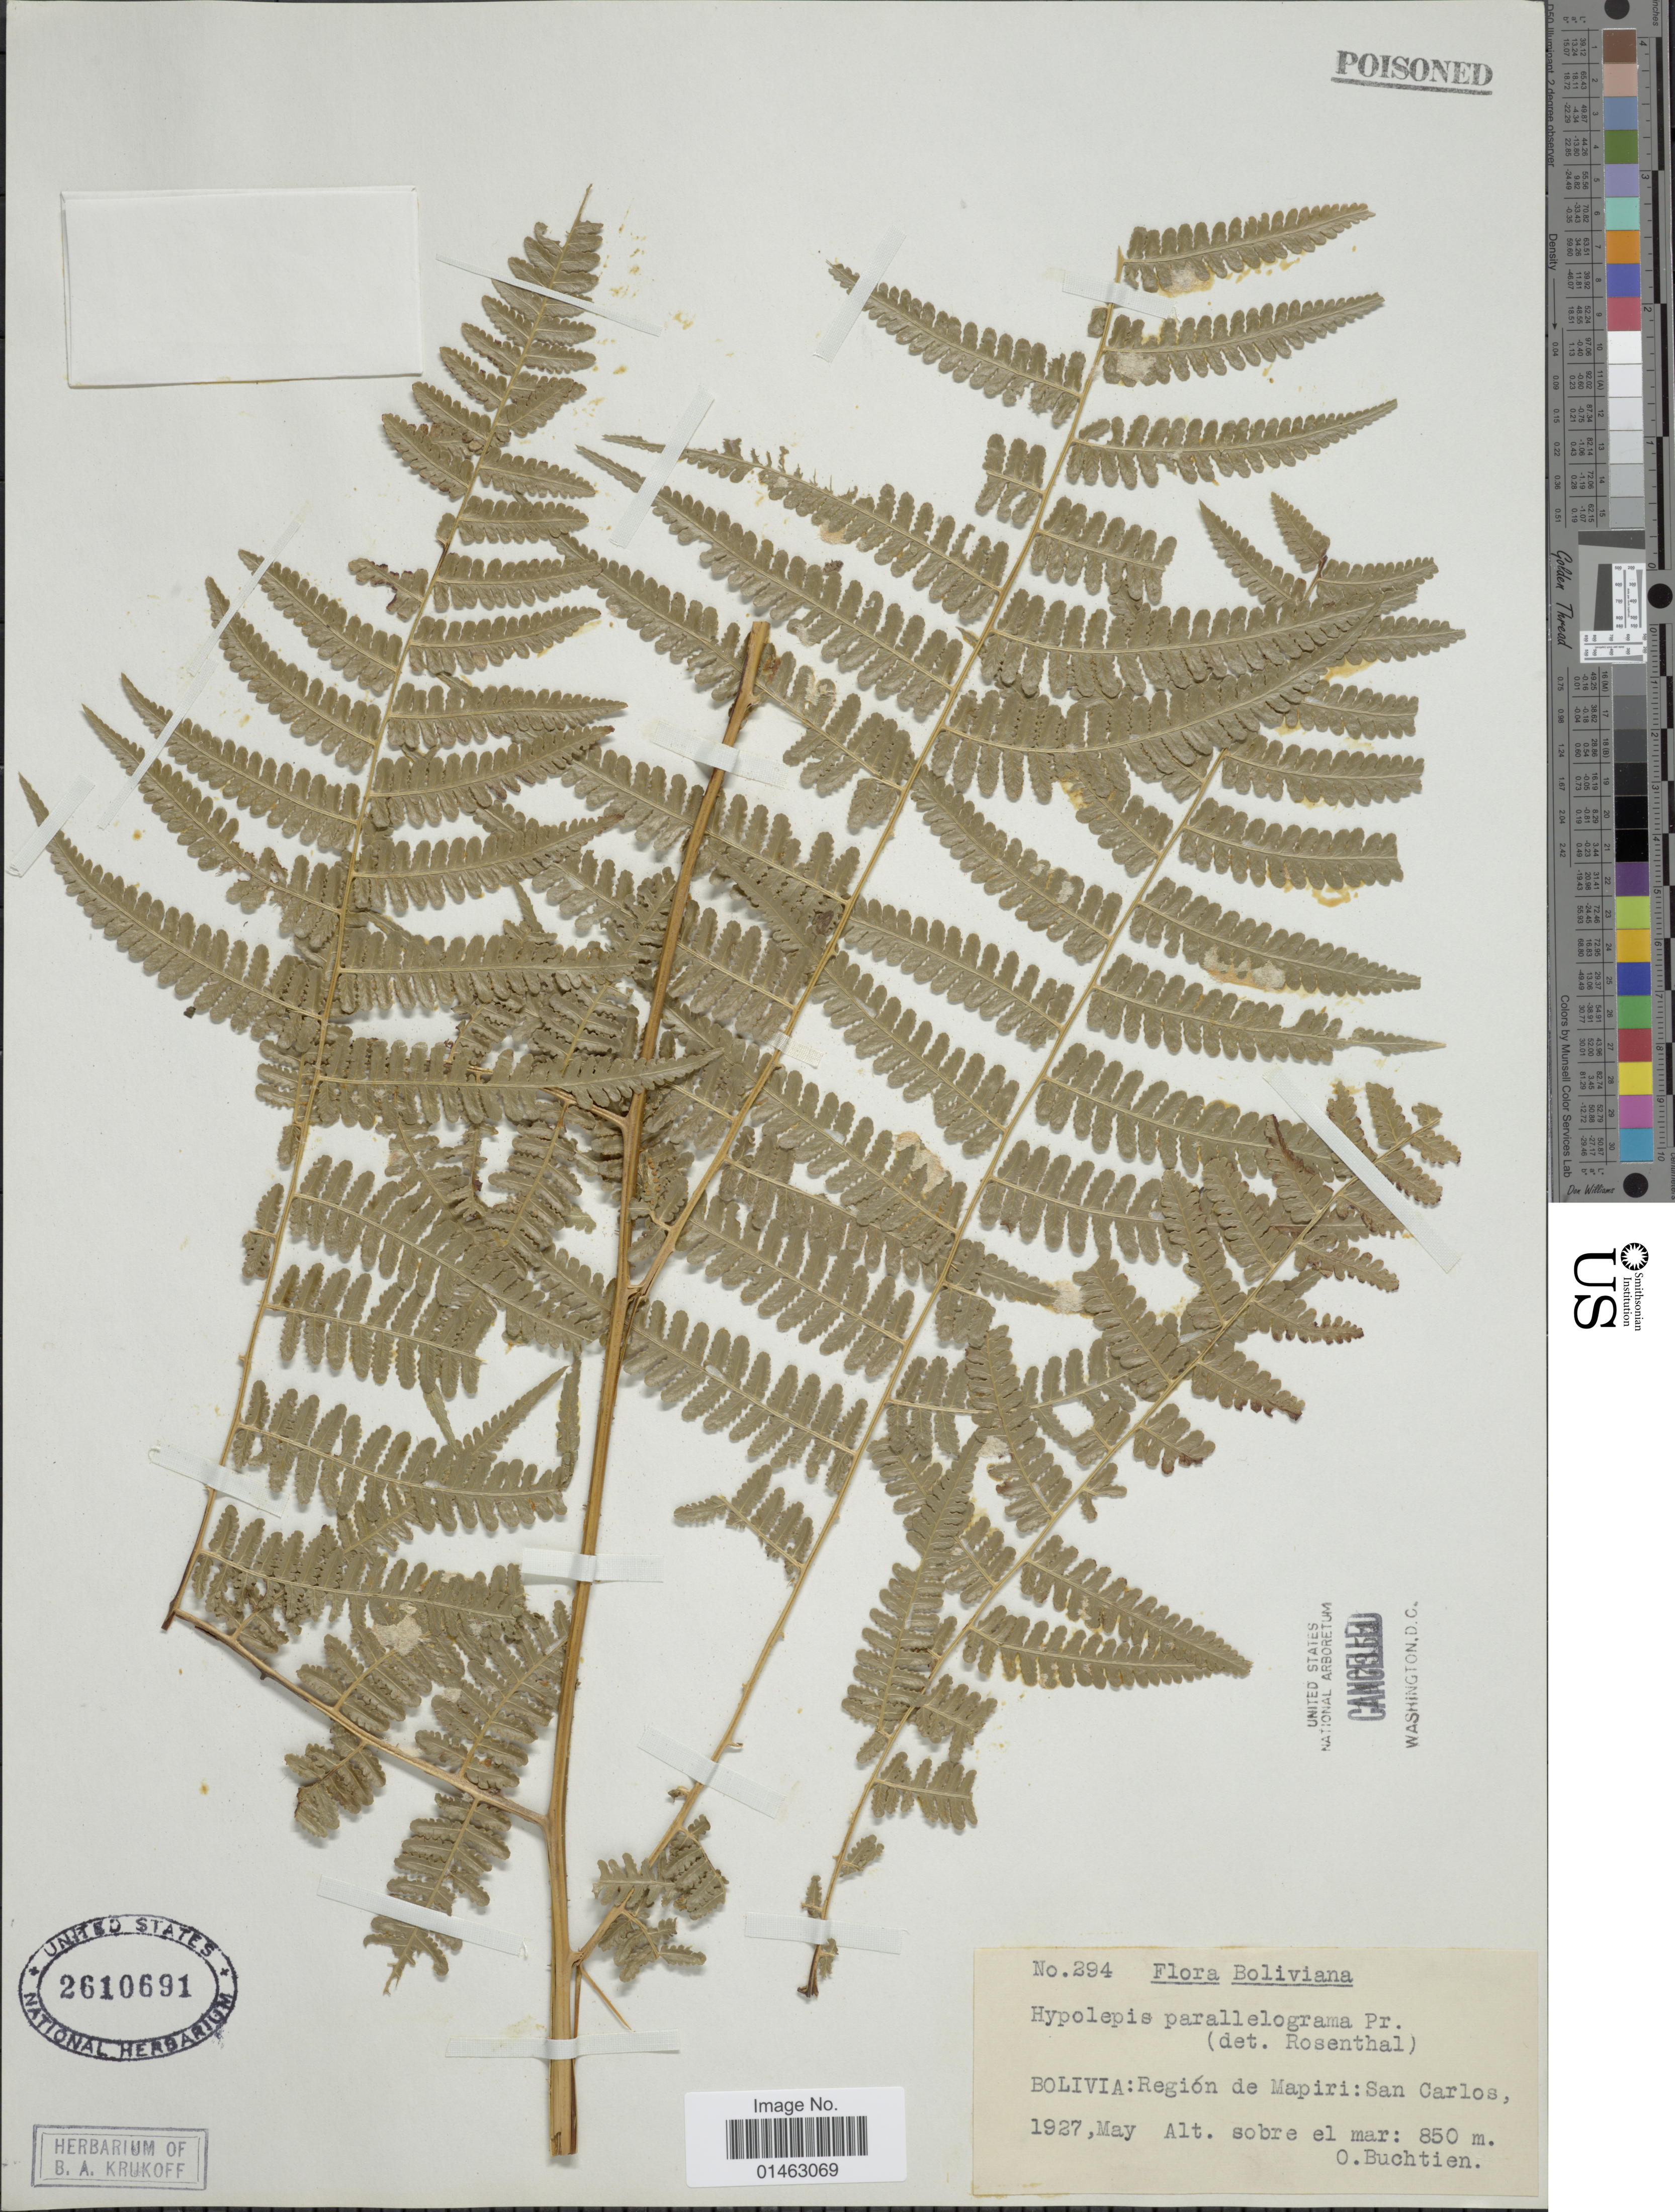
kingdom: Plantae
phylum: Tracheophyta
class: Polypodiopsida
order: Polypodiales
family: Dennstaedtiaceae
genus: Hypolepis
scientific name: Hypolepis parallelogramma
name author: (Kunze) C. Presl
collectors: O. Buchtien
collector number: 294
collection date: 1927-05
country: Bolivia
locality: Región de Mapiri: San Carlos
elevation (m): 850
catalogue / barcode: US 2610691